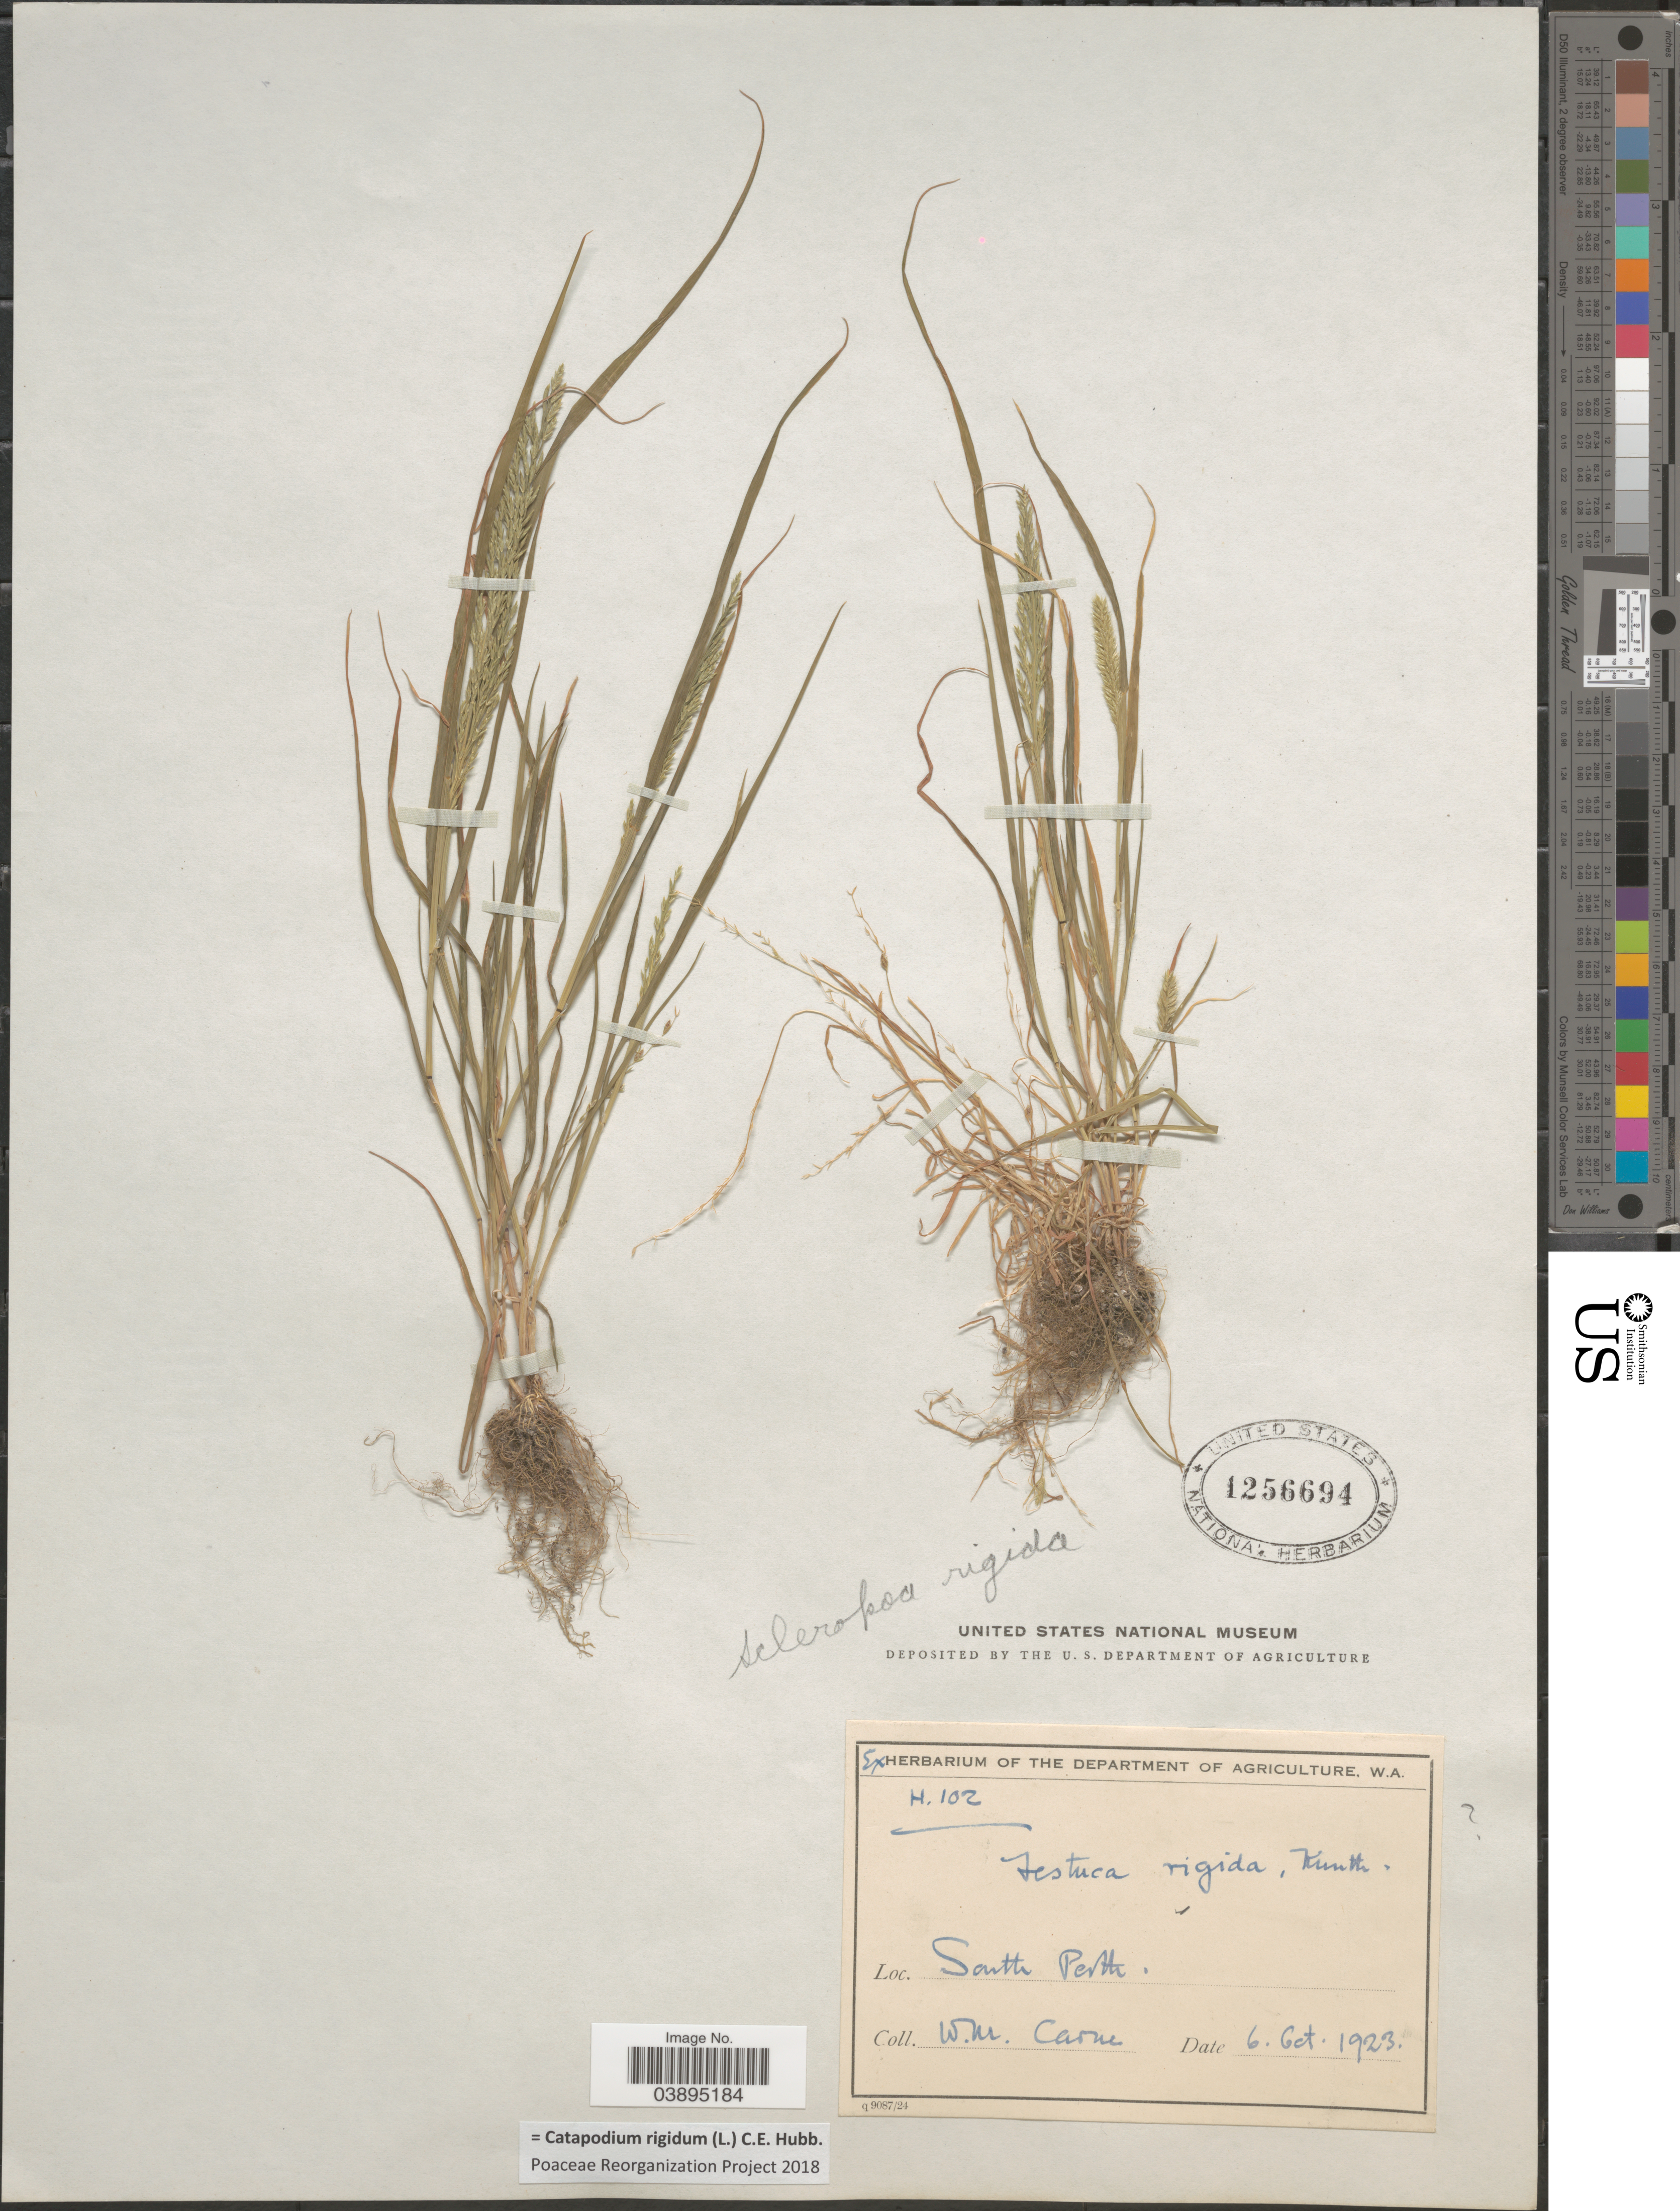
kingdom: Plantae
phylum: Tracheophyta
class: Liliopsida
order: Poales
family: Poaceae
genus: Catapodium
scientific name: Catapodium rigidum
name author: (L.) C.E. Hubb.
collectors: W. Carne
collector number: H 102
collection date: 1923-10-06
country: Australia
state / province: Western Australia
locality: South Perth.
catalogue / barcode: US 1256694